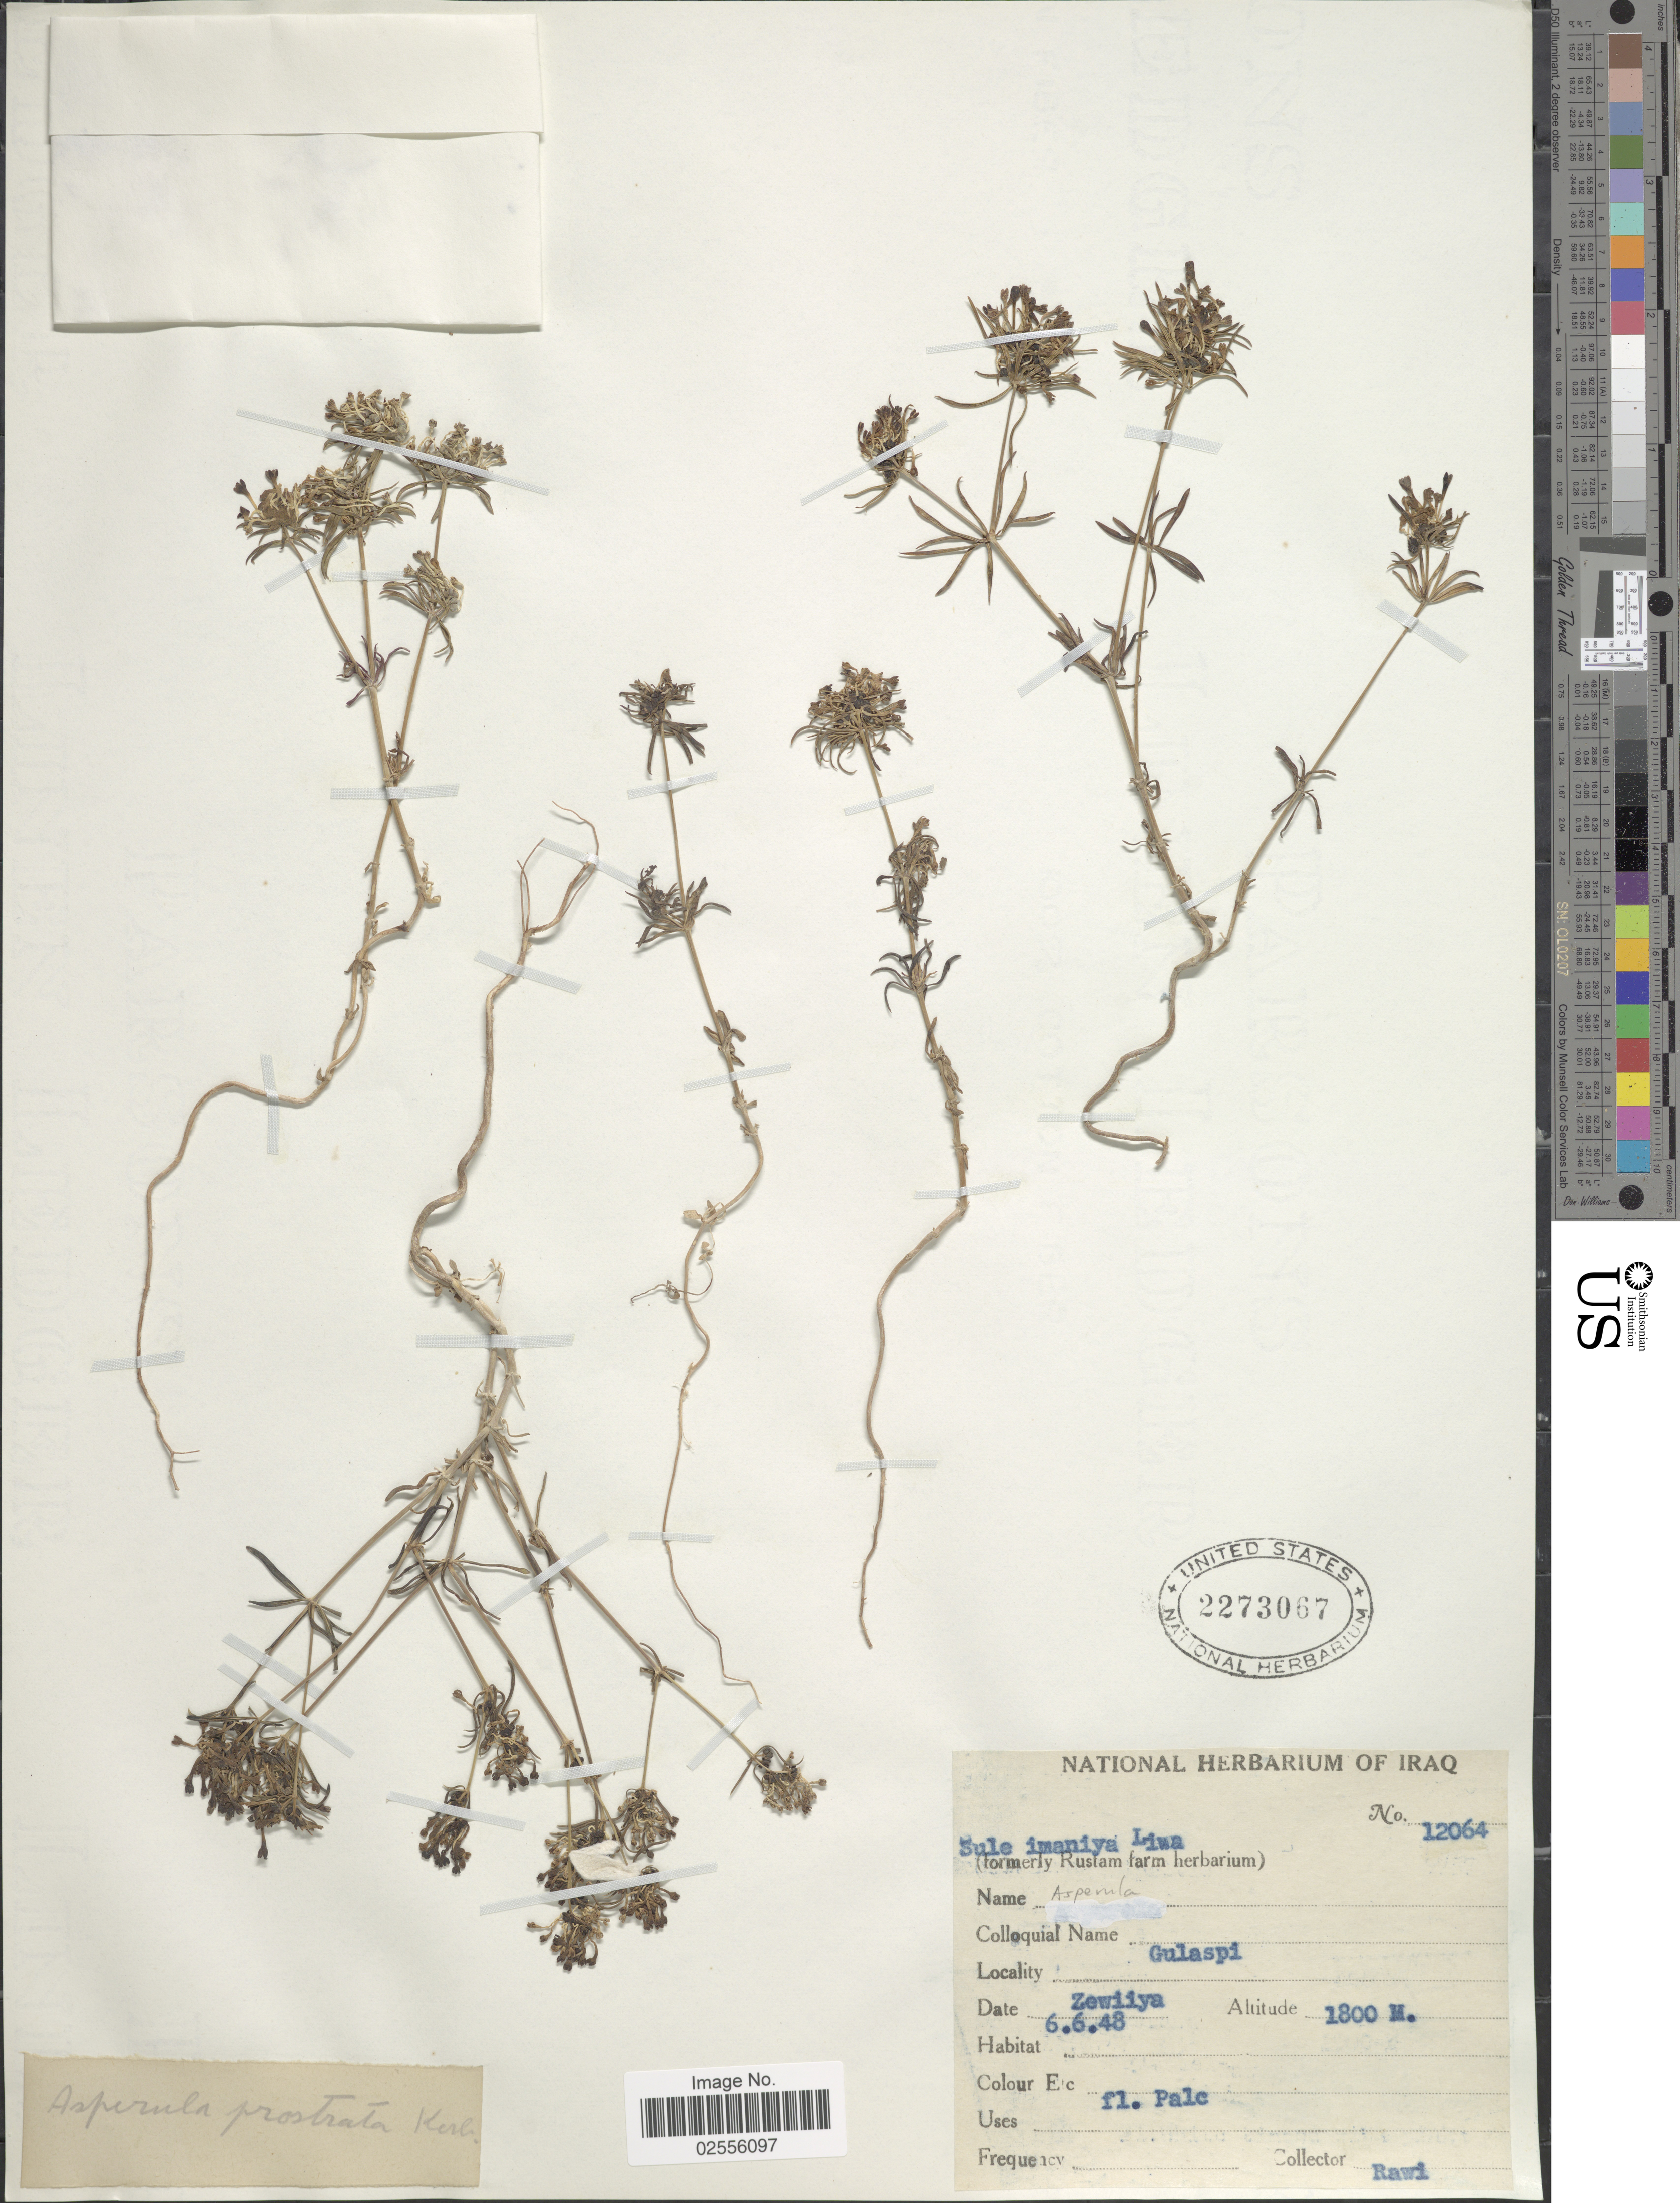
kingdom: Plantae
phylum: Tracheophyta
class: Magnoliopsida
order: Gentianales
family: Rubiaceae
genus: Asperula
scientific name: Asperula sp.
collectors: -. Rawi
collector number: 12064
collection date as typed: Transcribed d/m/y: 6/6/48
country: Iraq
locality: Gulaspi, Zewiiya.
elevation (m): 1800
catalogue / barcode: US 2273067